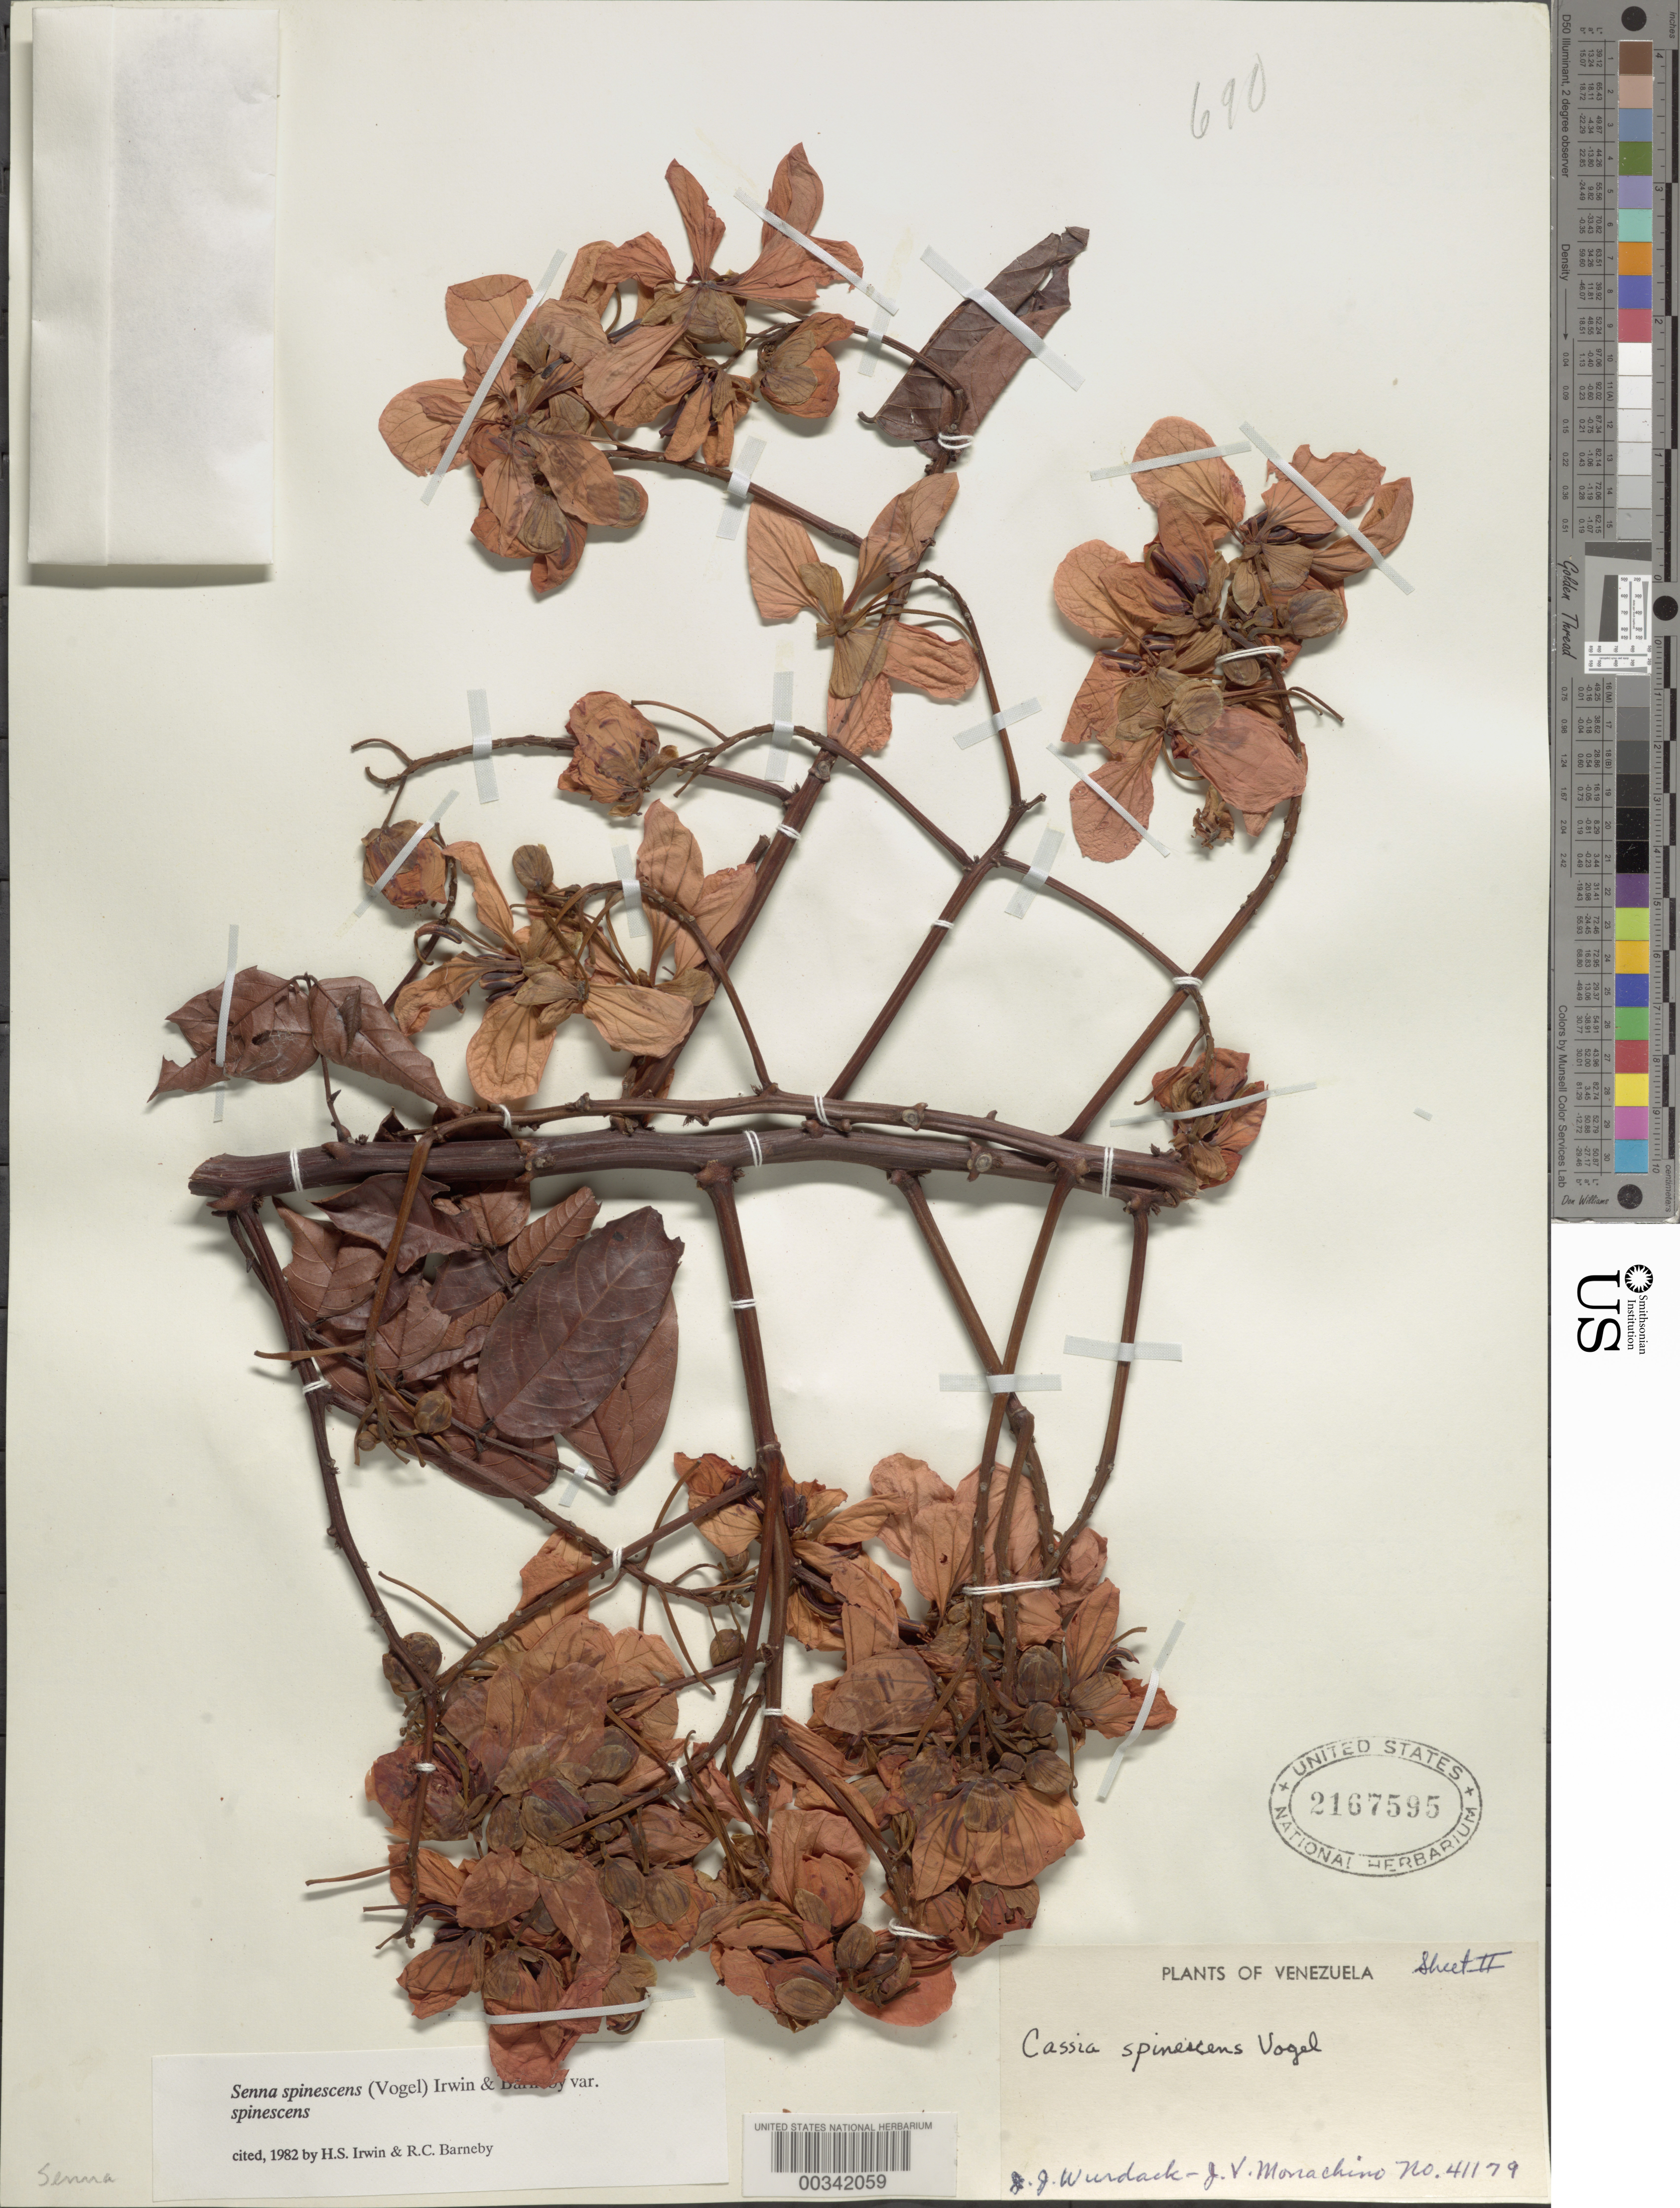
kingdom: Plantae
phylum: Tracheophyta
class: Magnoliopsida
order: Fabales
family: Fabaceae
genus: Senna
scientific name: Senna spinescens var. spinescens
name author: (Hoffmanns. ex Vogel) H.S. Irwin & Barneby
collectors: J. J. Wurdack & J. V. Monachino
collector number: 41179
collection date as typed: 09 Jan 1956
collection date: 1956-01-09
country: Venezuela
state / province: Bolivar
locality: Between mouth of rio villacoa (rio auyacoa) and mouth of cano coroso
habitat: On river banks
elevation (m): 80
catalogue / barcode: US 2167595